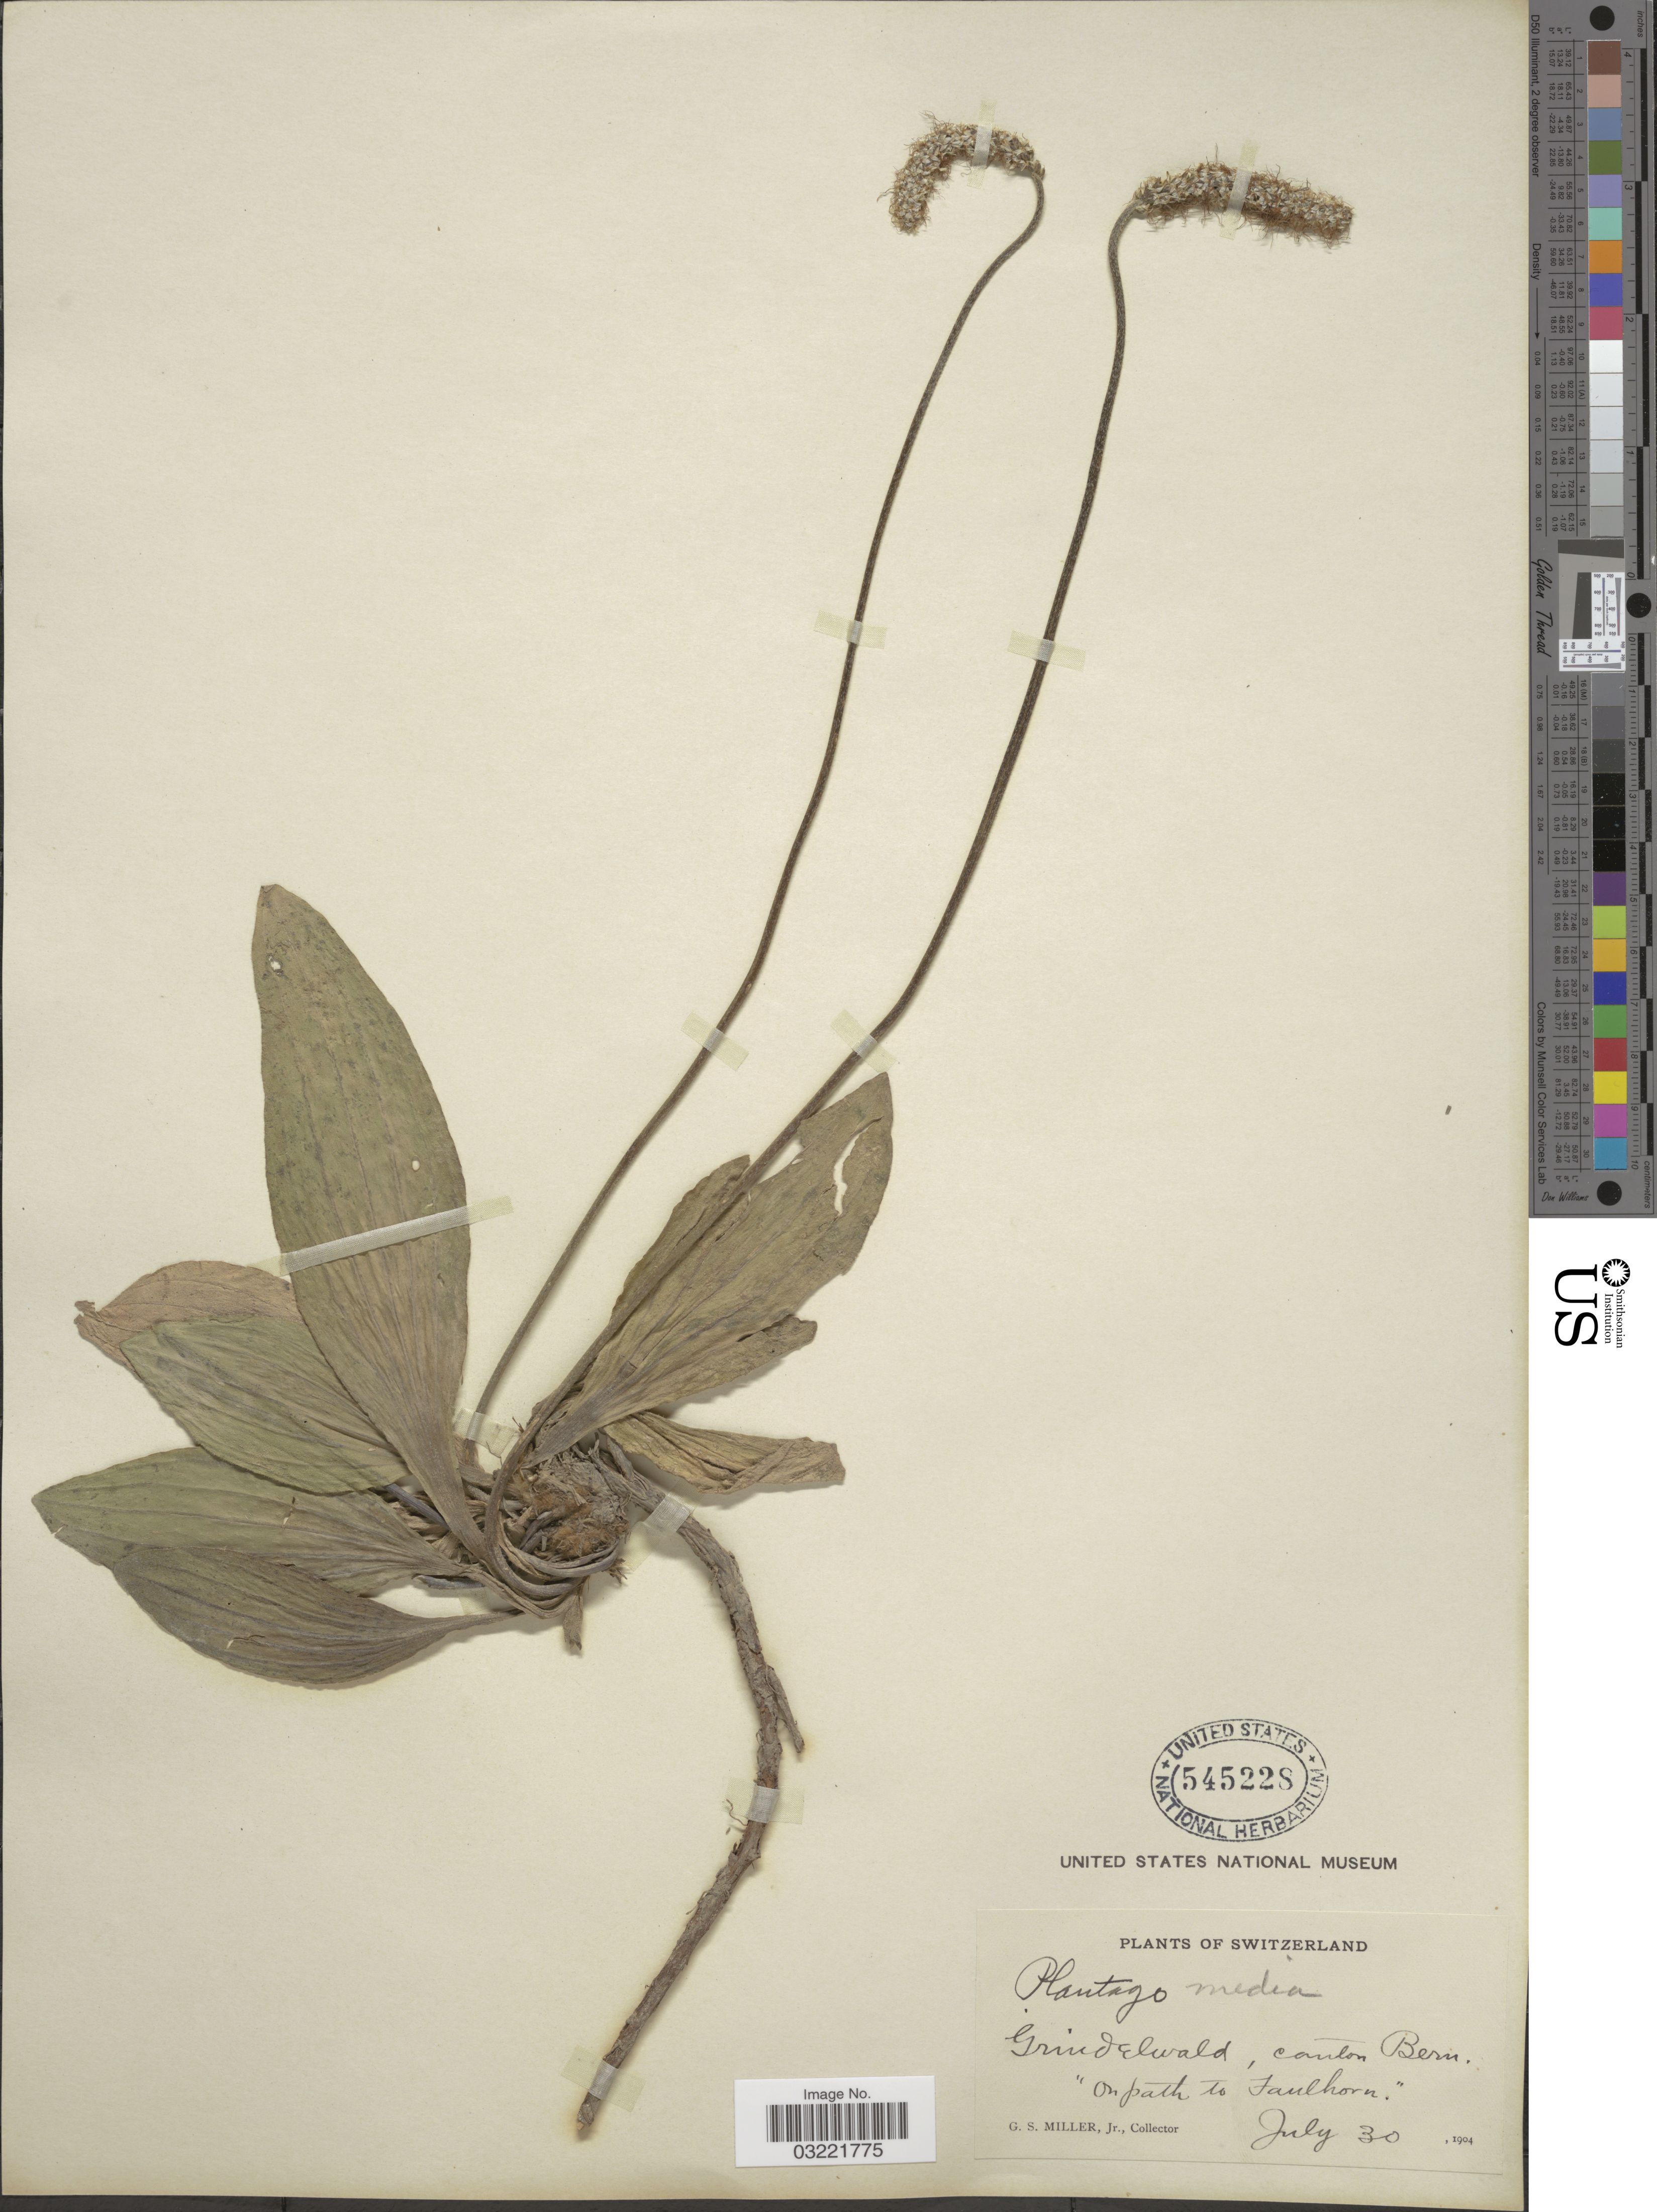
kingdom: Plantae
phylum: Tracheophyta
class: Magnoliopsida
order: Lamiales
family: Plantaginaceae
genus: Plantago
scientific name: Plantago media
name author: L.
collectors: G. S. Miller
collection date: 1904-07-30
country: Switzerland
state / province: Bern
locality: Grindelwald, canton Bern. "On path to Faulhorn".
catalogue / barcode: US 545228